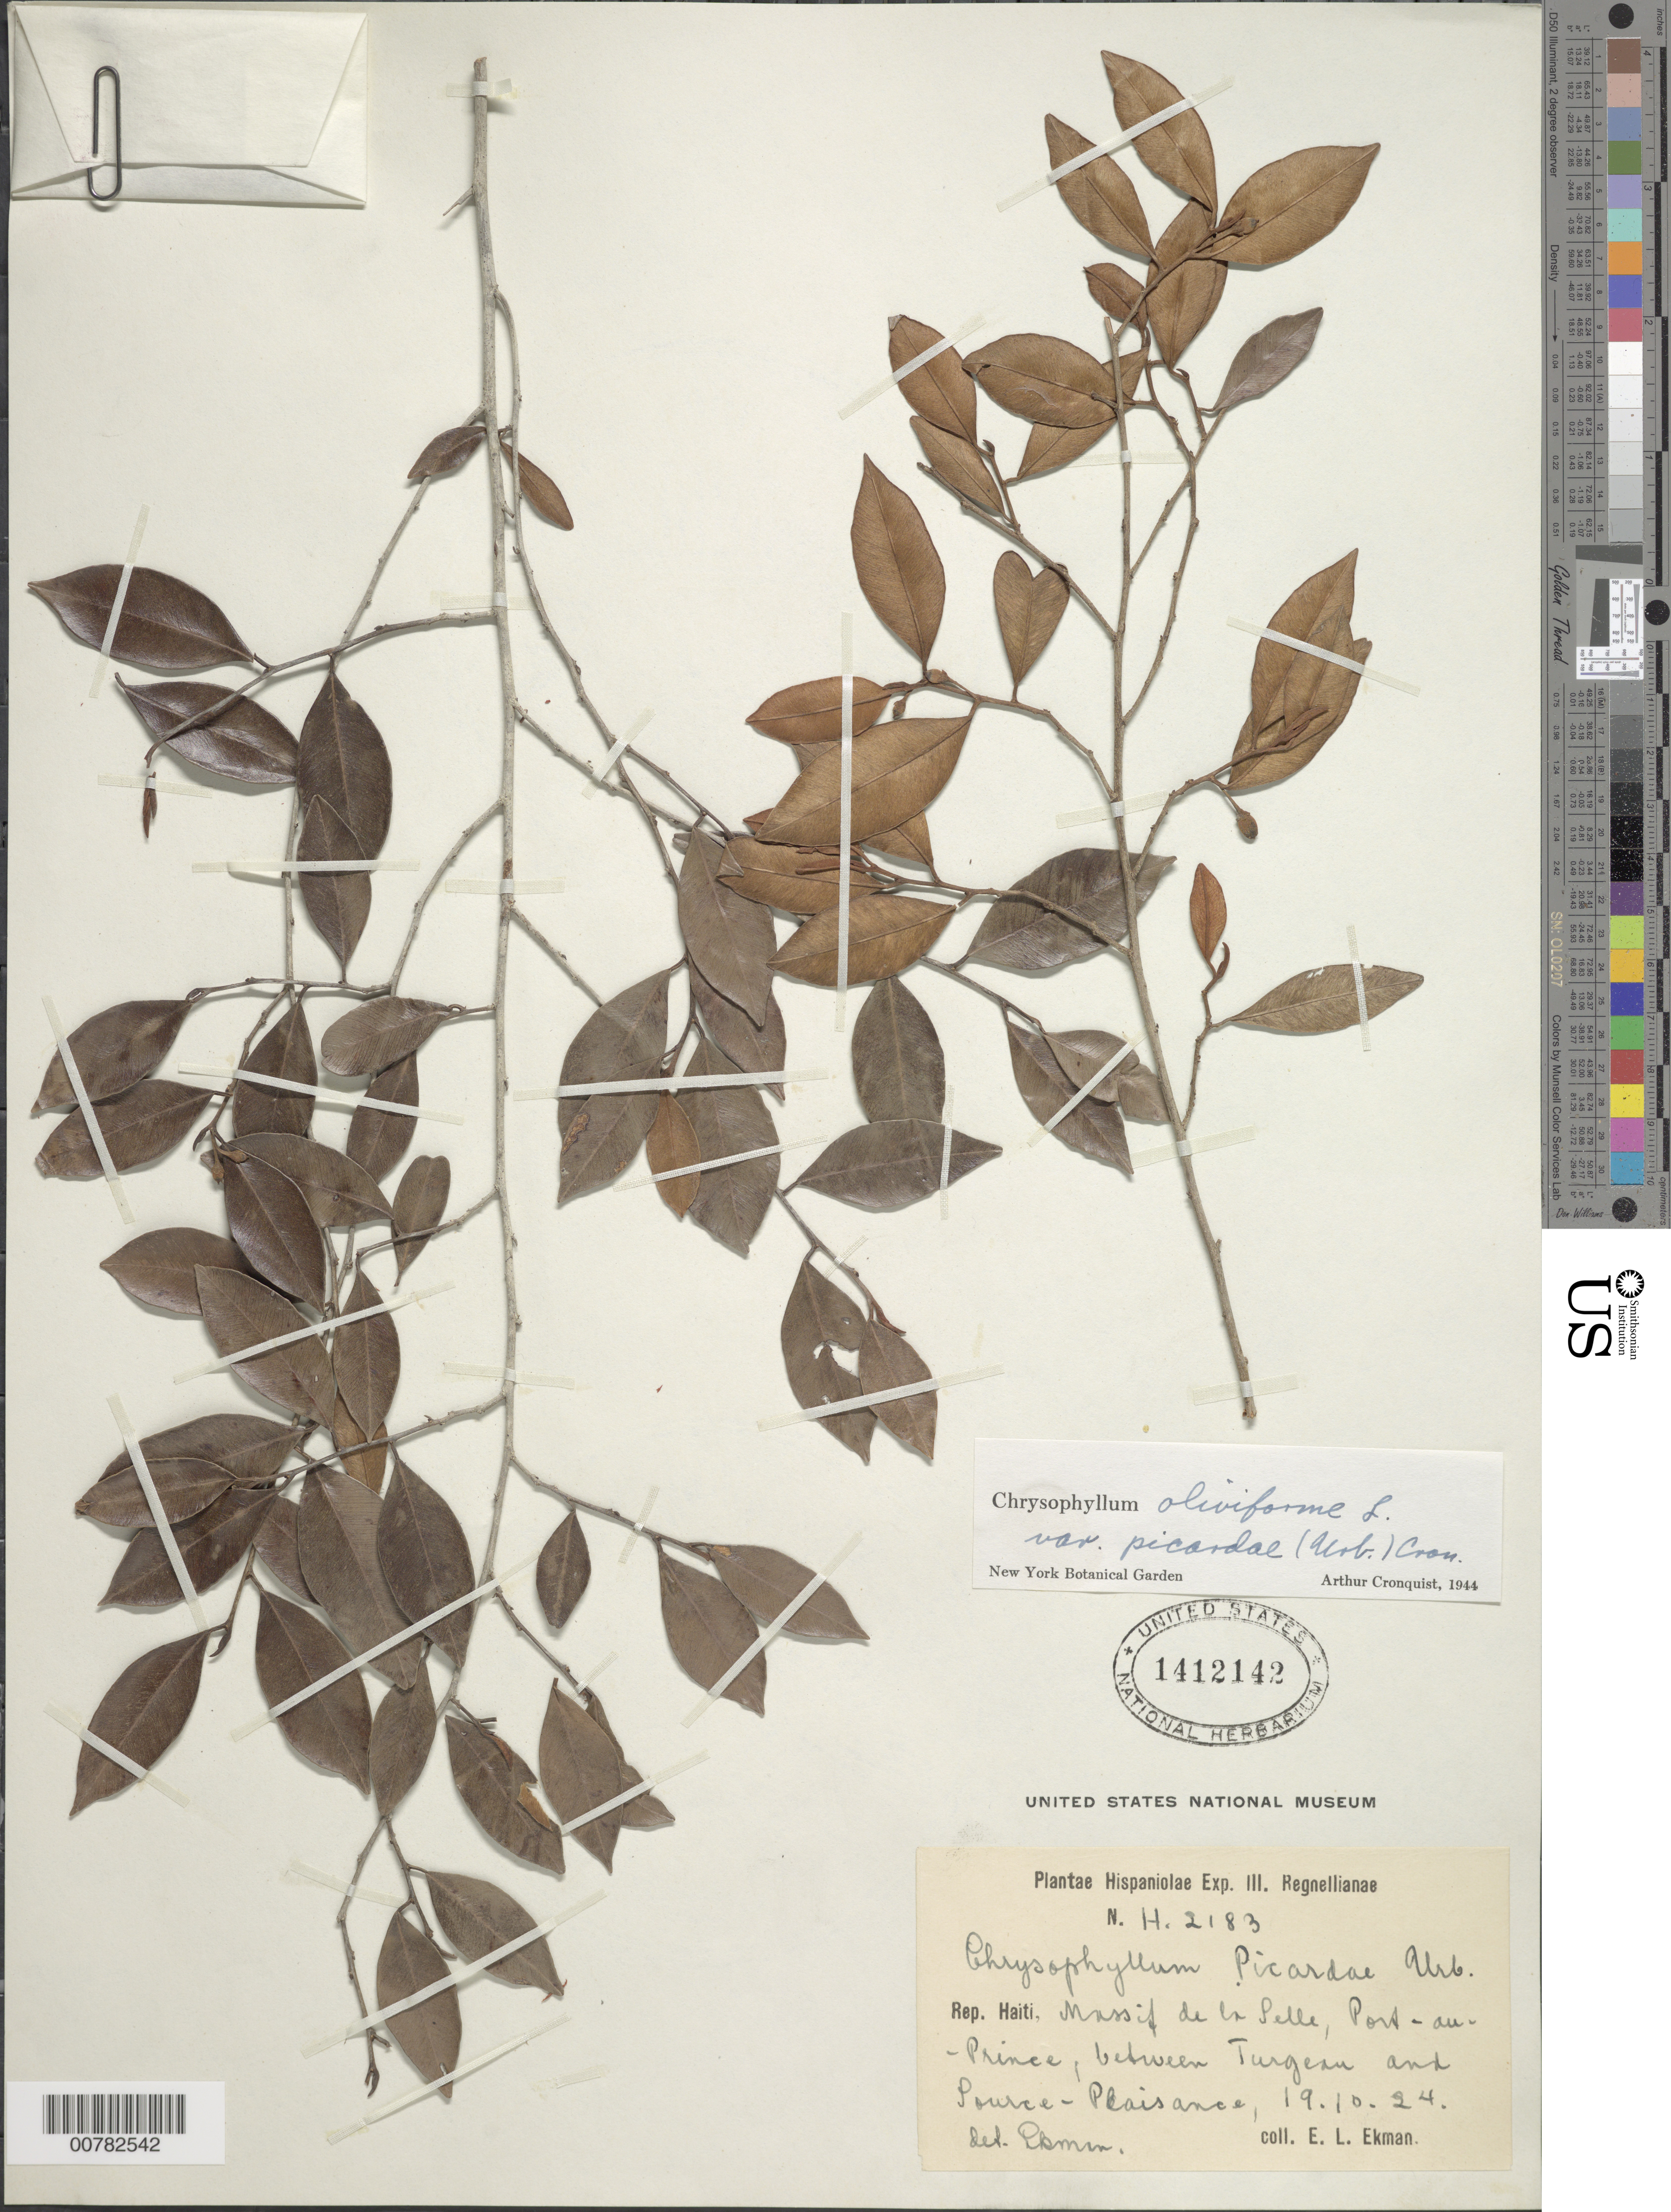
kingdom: Plantae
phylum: Tracheophyta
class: Magnoliopsida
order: Ericales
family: Sapotaceae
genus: Chrysophyllum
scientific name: Chrysophyllum oliviforme subsp. angustifolium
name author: (Lam.) T.D. Penn.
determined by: Cronquist, A. J.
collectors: E. L. Ekman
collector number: H 2183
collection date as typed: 19 Oct 1924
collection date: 1924-10-19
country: Haiti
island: Hispaniola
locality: Between Turgeau and Source-Plaisance, Port-au-Prince, Massif de la Selle.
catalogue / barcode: US 1412142